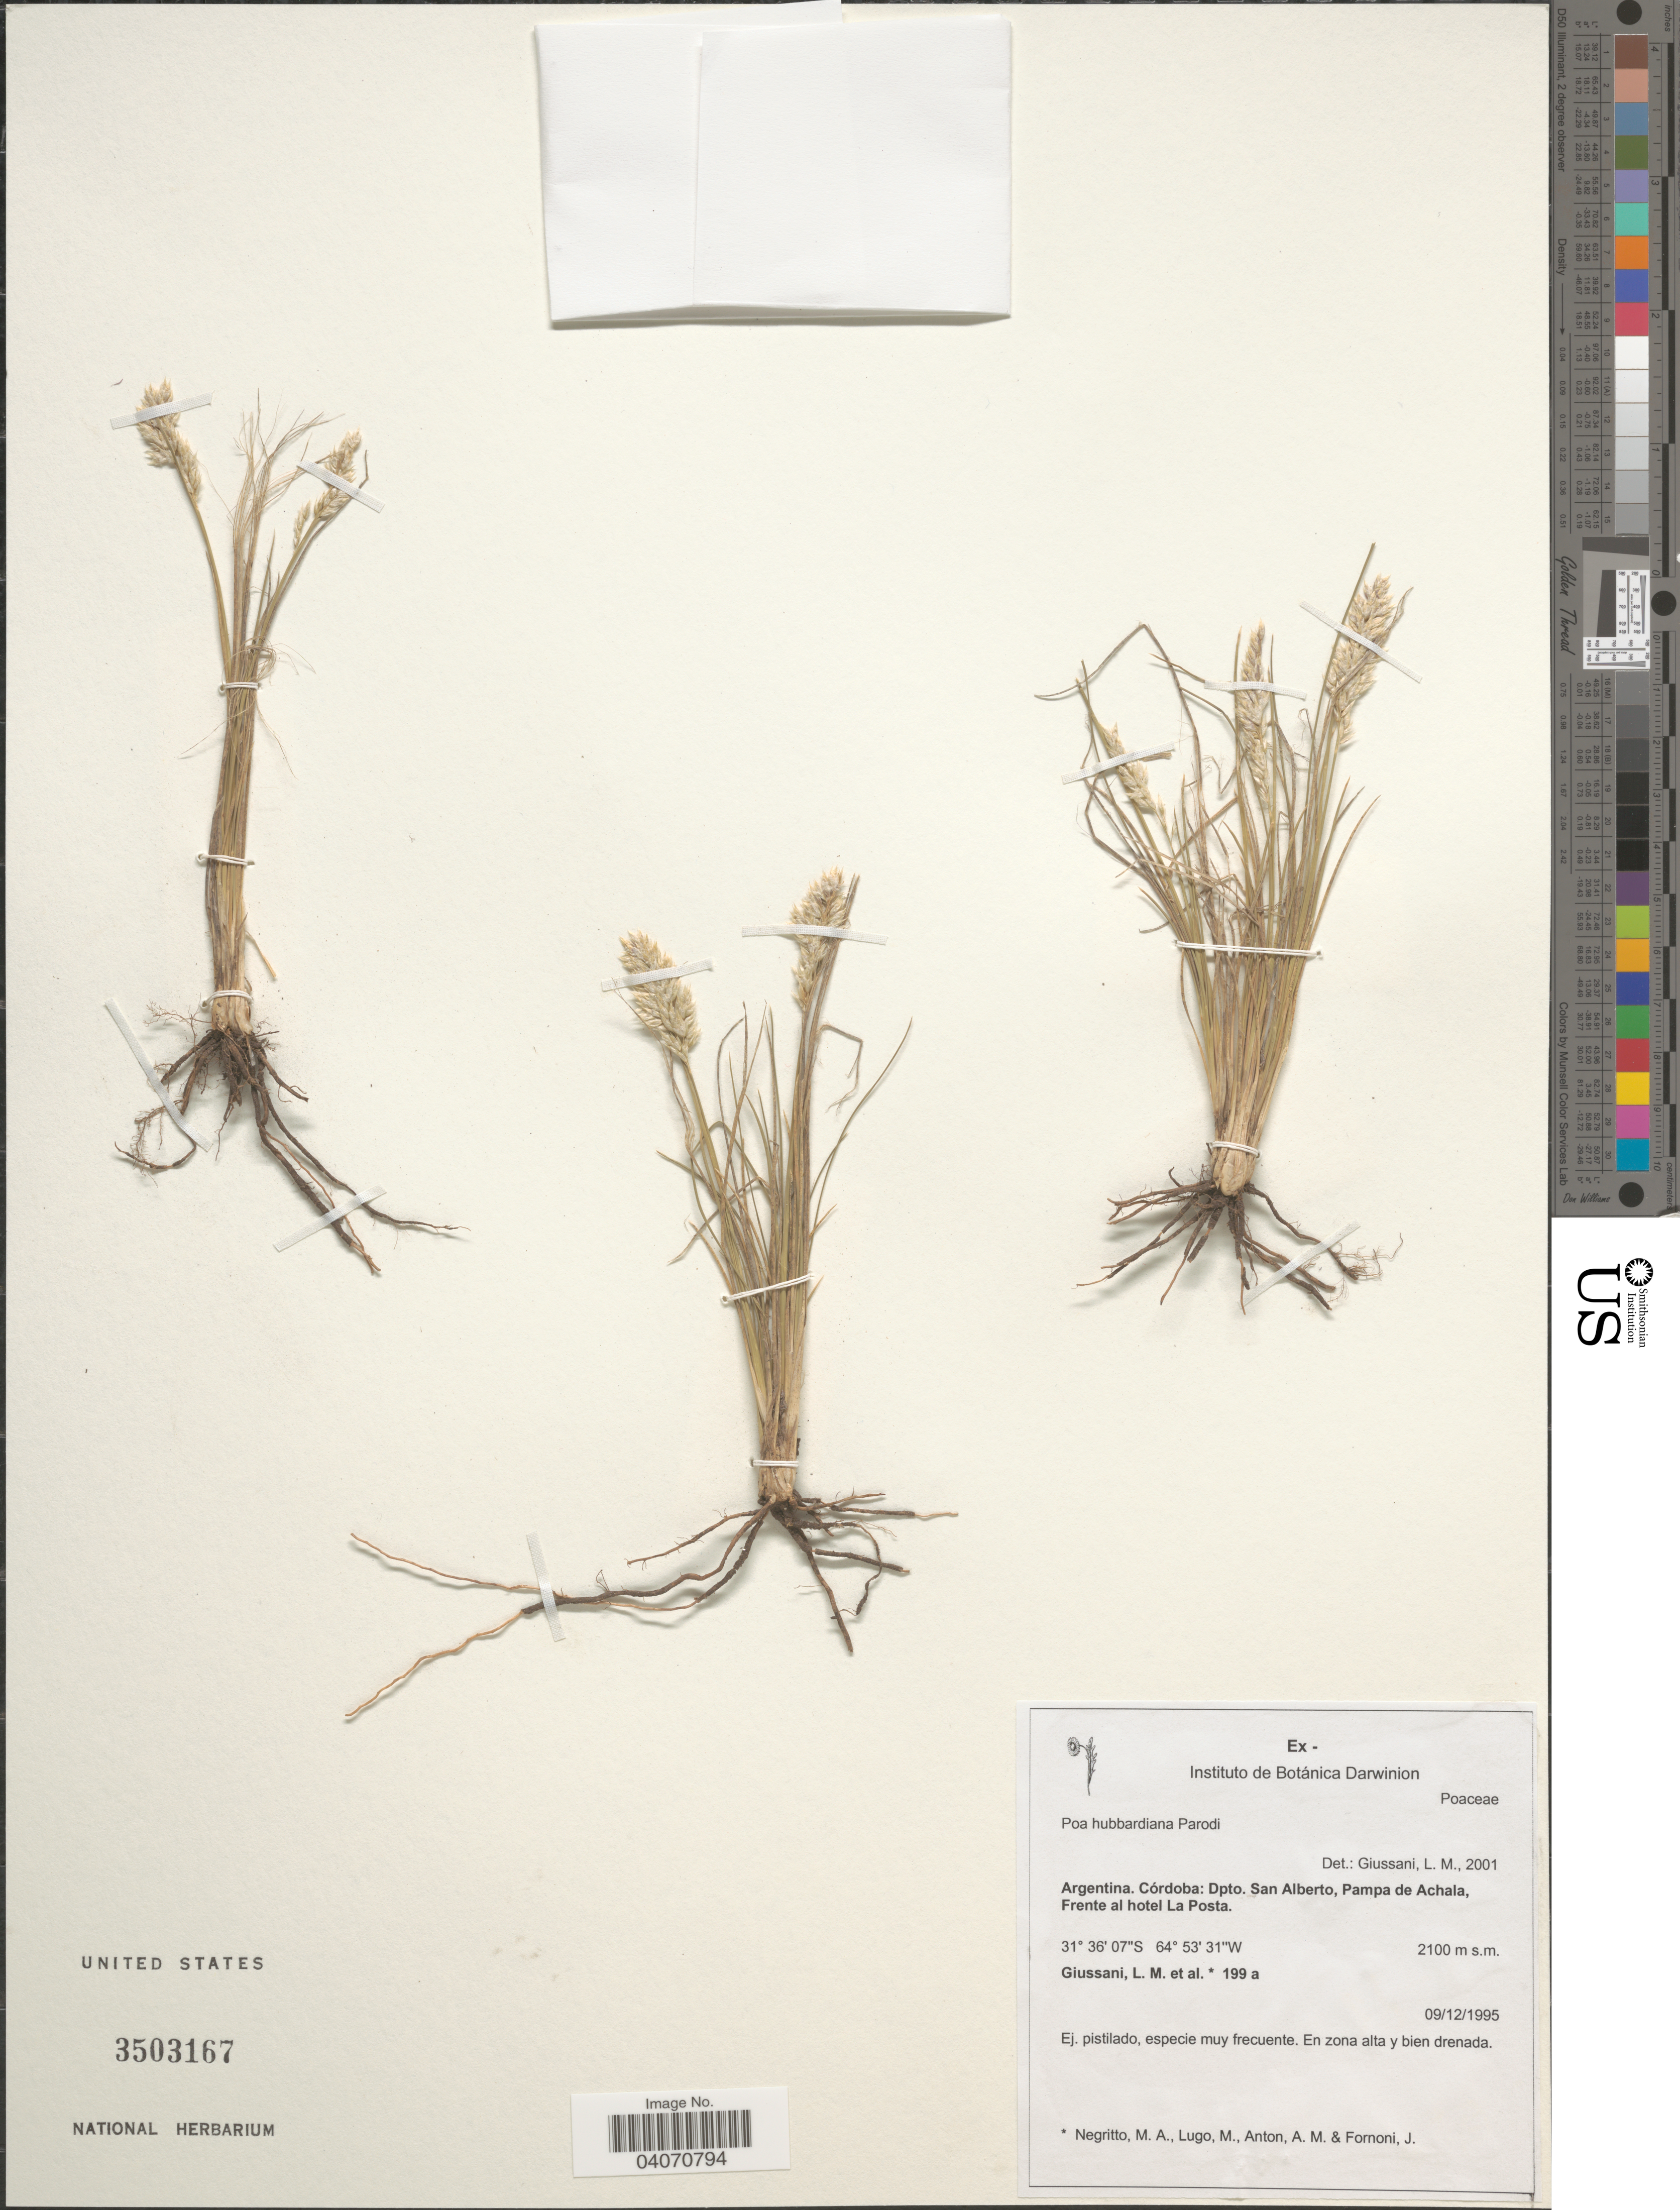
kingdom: Plantae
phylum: Tracheophyta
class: Liliopsida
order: Poales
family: Poaceae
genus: Poa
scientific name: Poa hubbardiana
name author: Parodi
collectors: L. Giussani, M. Negritto, M. Lugo, A. M. Anton & J. Fornoni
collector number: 199a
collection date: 1995-12-09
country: Argentina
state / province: Cordoba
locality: Dpto. San Alberto, Pampa de Achala, Frente al hotel La Posta.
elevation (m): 2100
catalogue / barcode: US 3503167